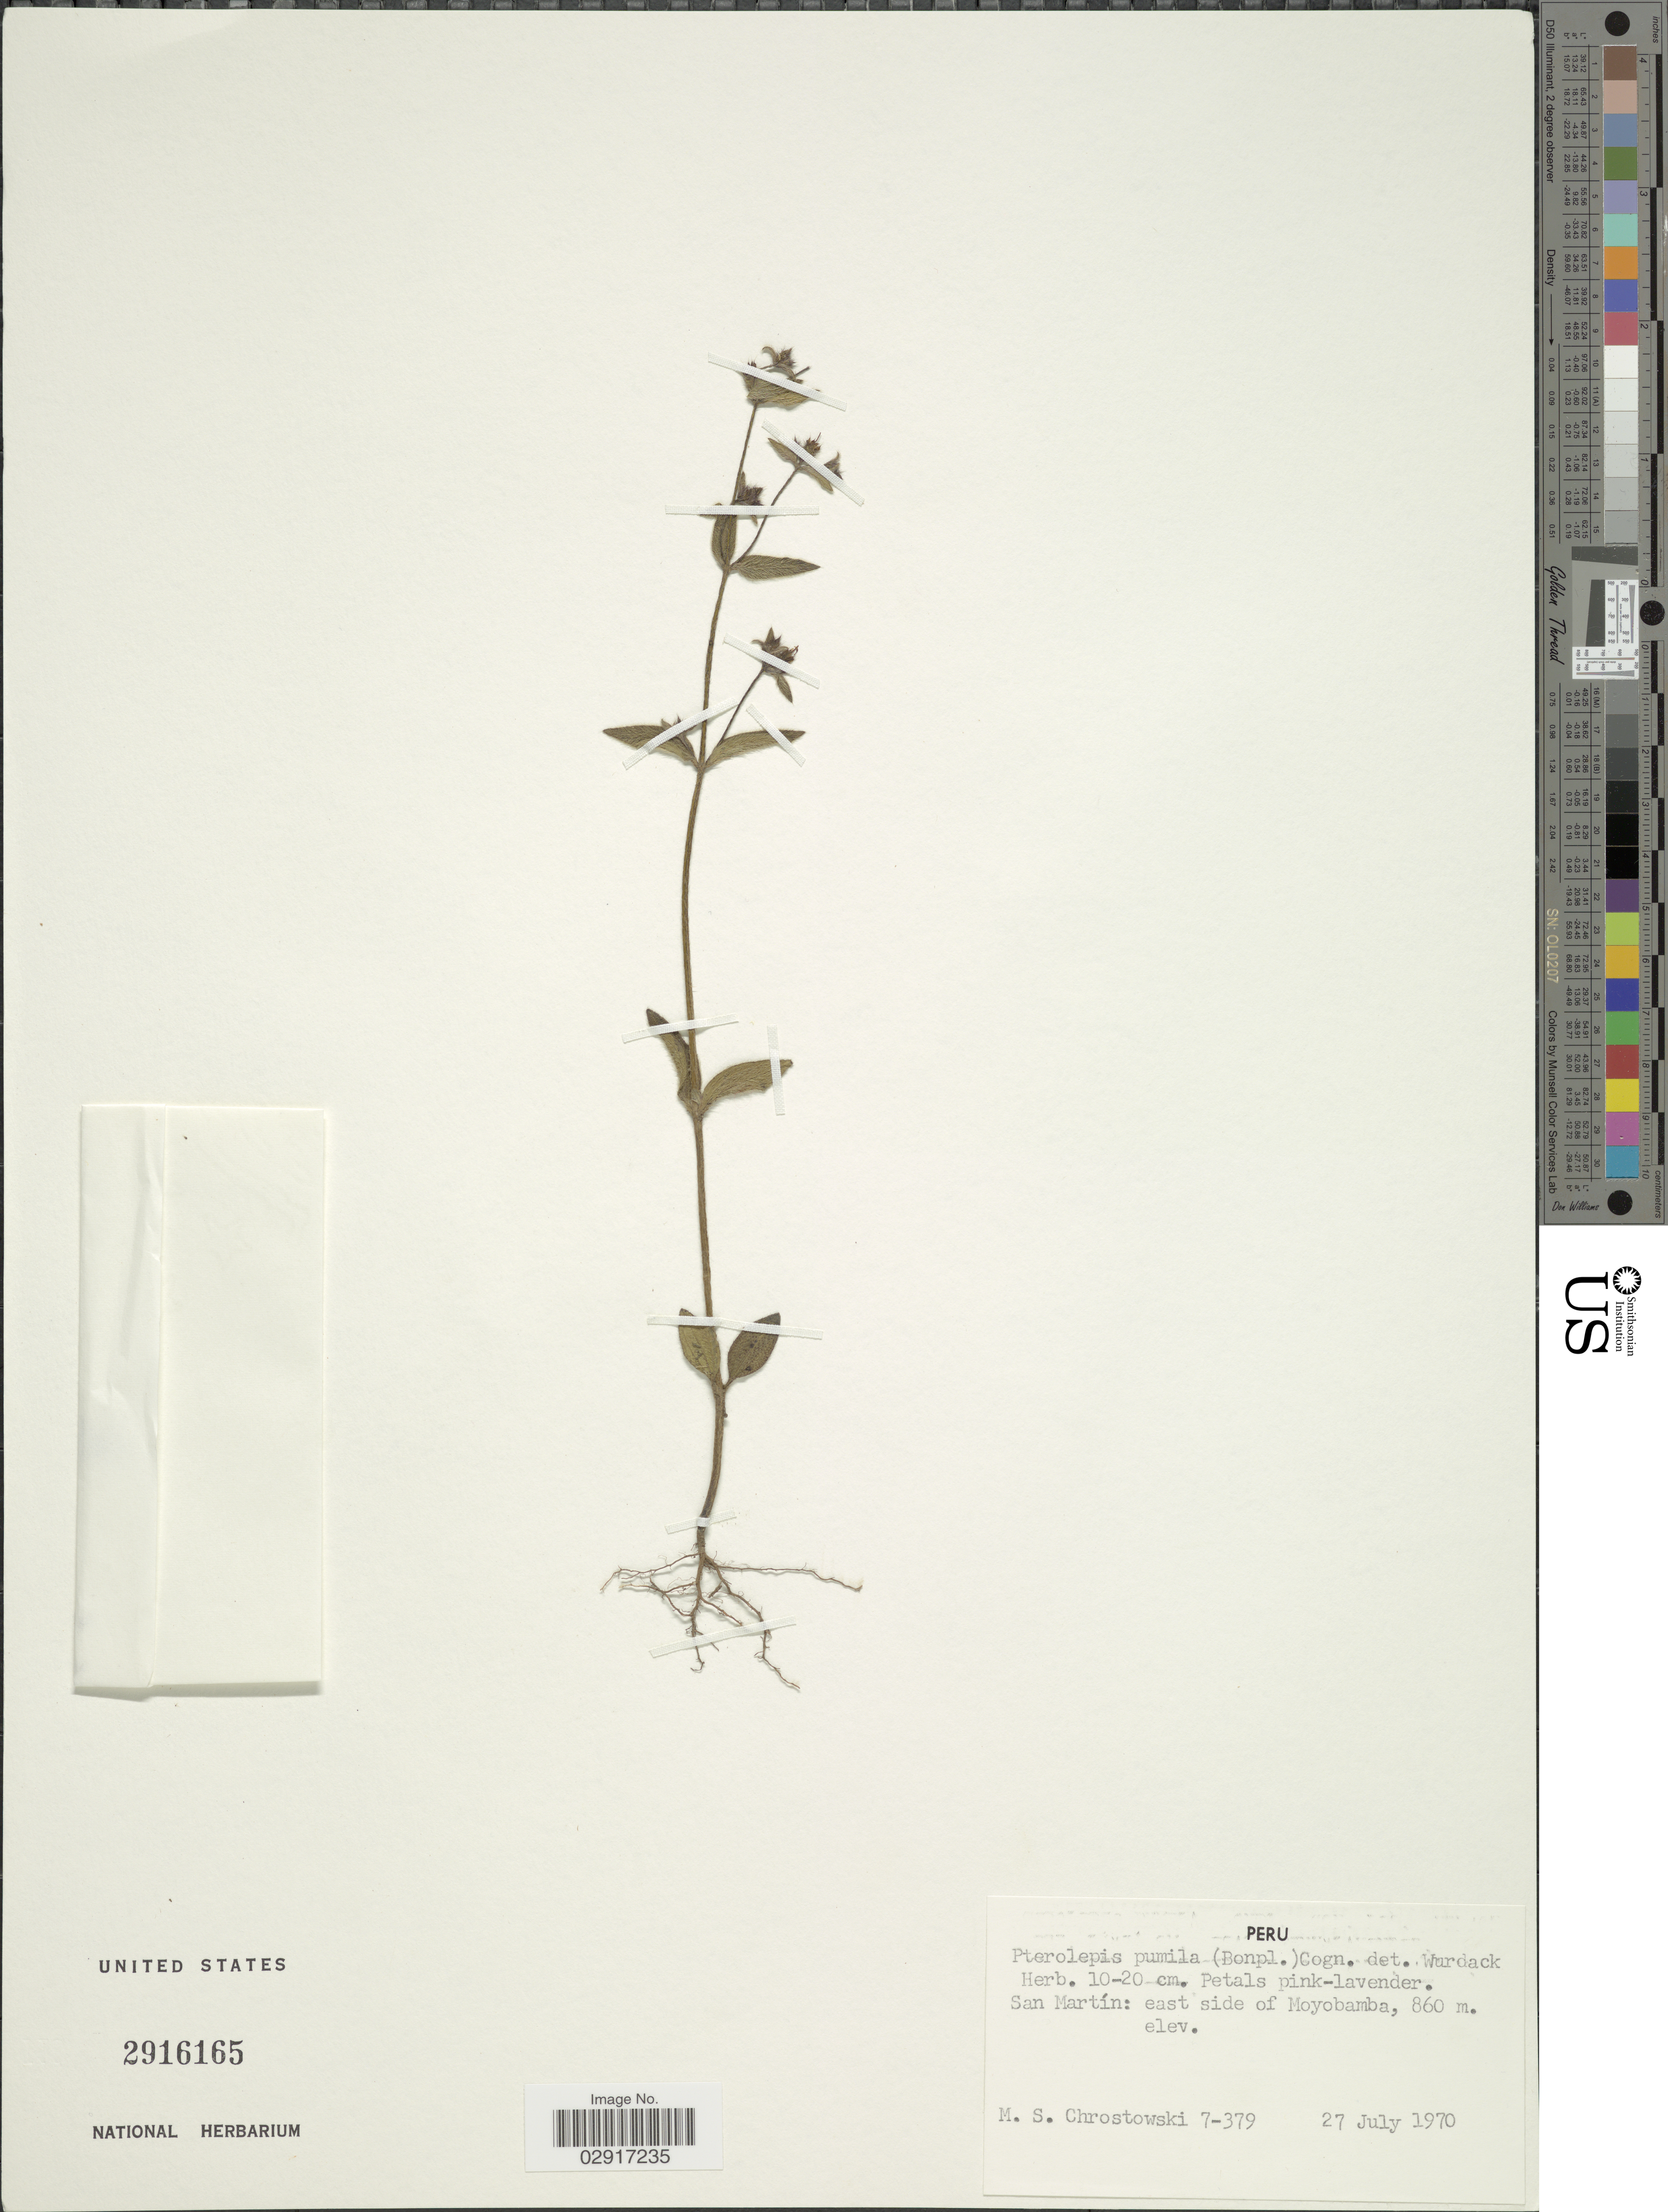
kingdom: Plantae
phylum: Tracheophyta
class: Magnoliopsida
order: Myrtales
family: Melastomataceae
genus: Pterolepis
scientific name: Pterolepis pumila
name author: (Bonpl.) DC. ex Crueg.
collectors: M. Chrostowski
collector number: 7-379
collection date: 1970-07-27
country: Peru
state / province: San Martín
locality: East side of Moyobamba.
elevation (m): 860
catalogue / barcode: US 2916165